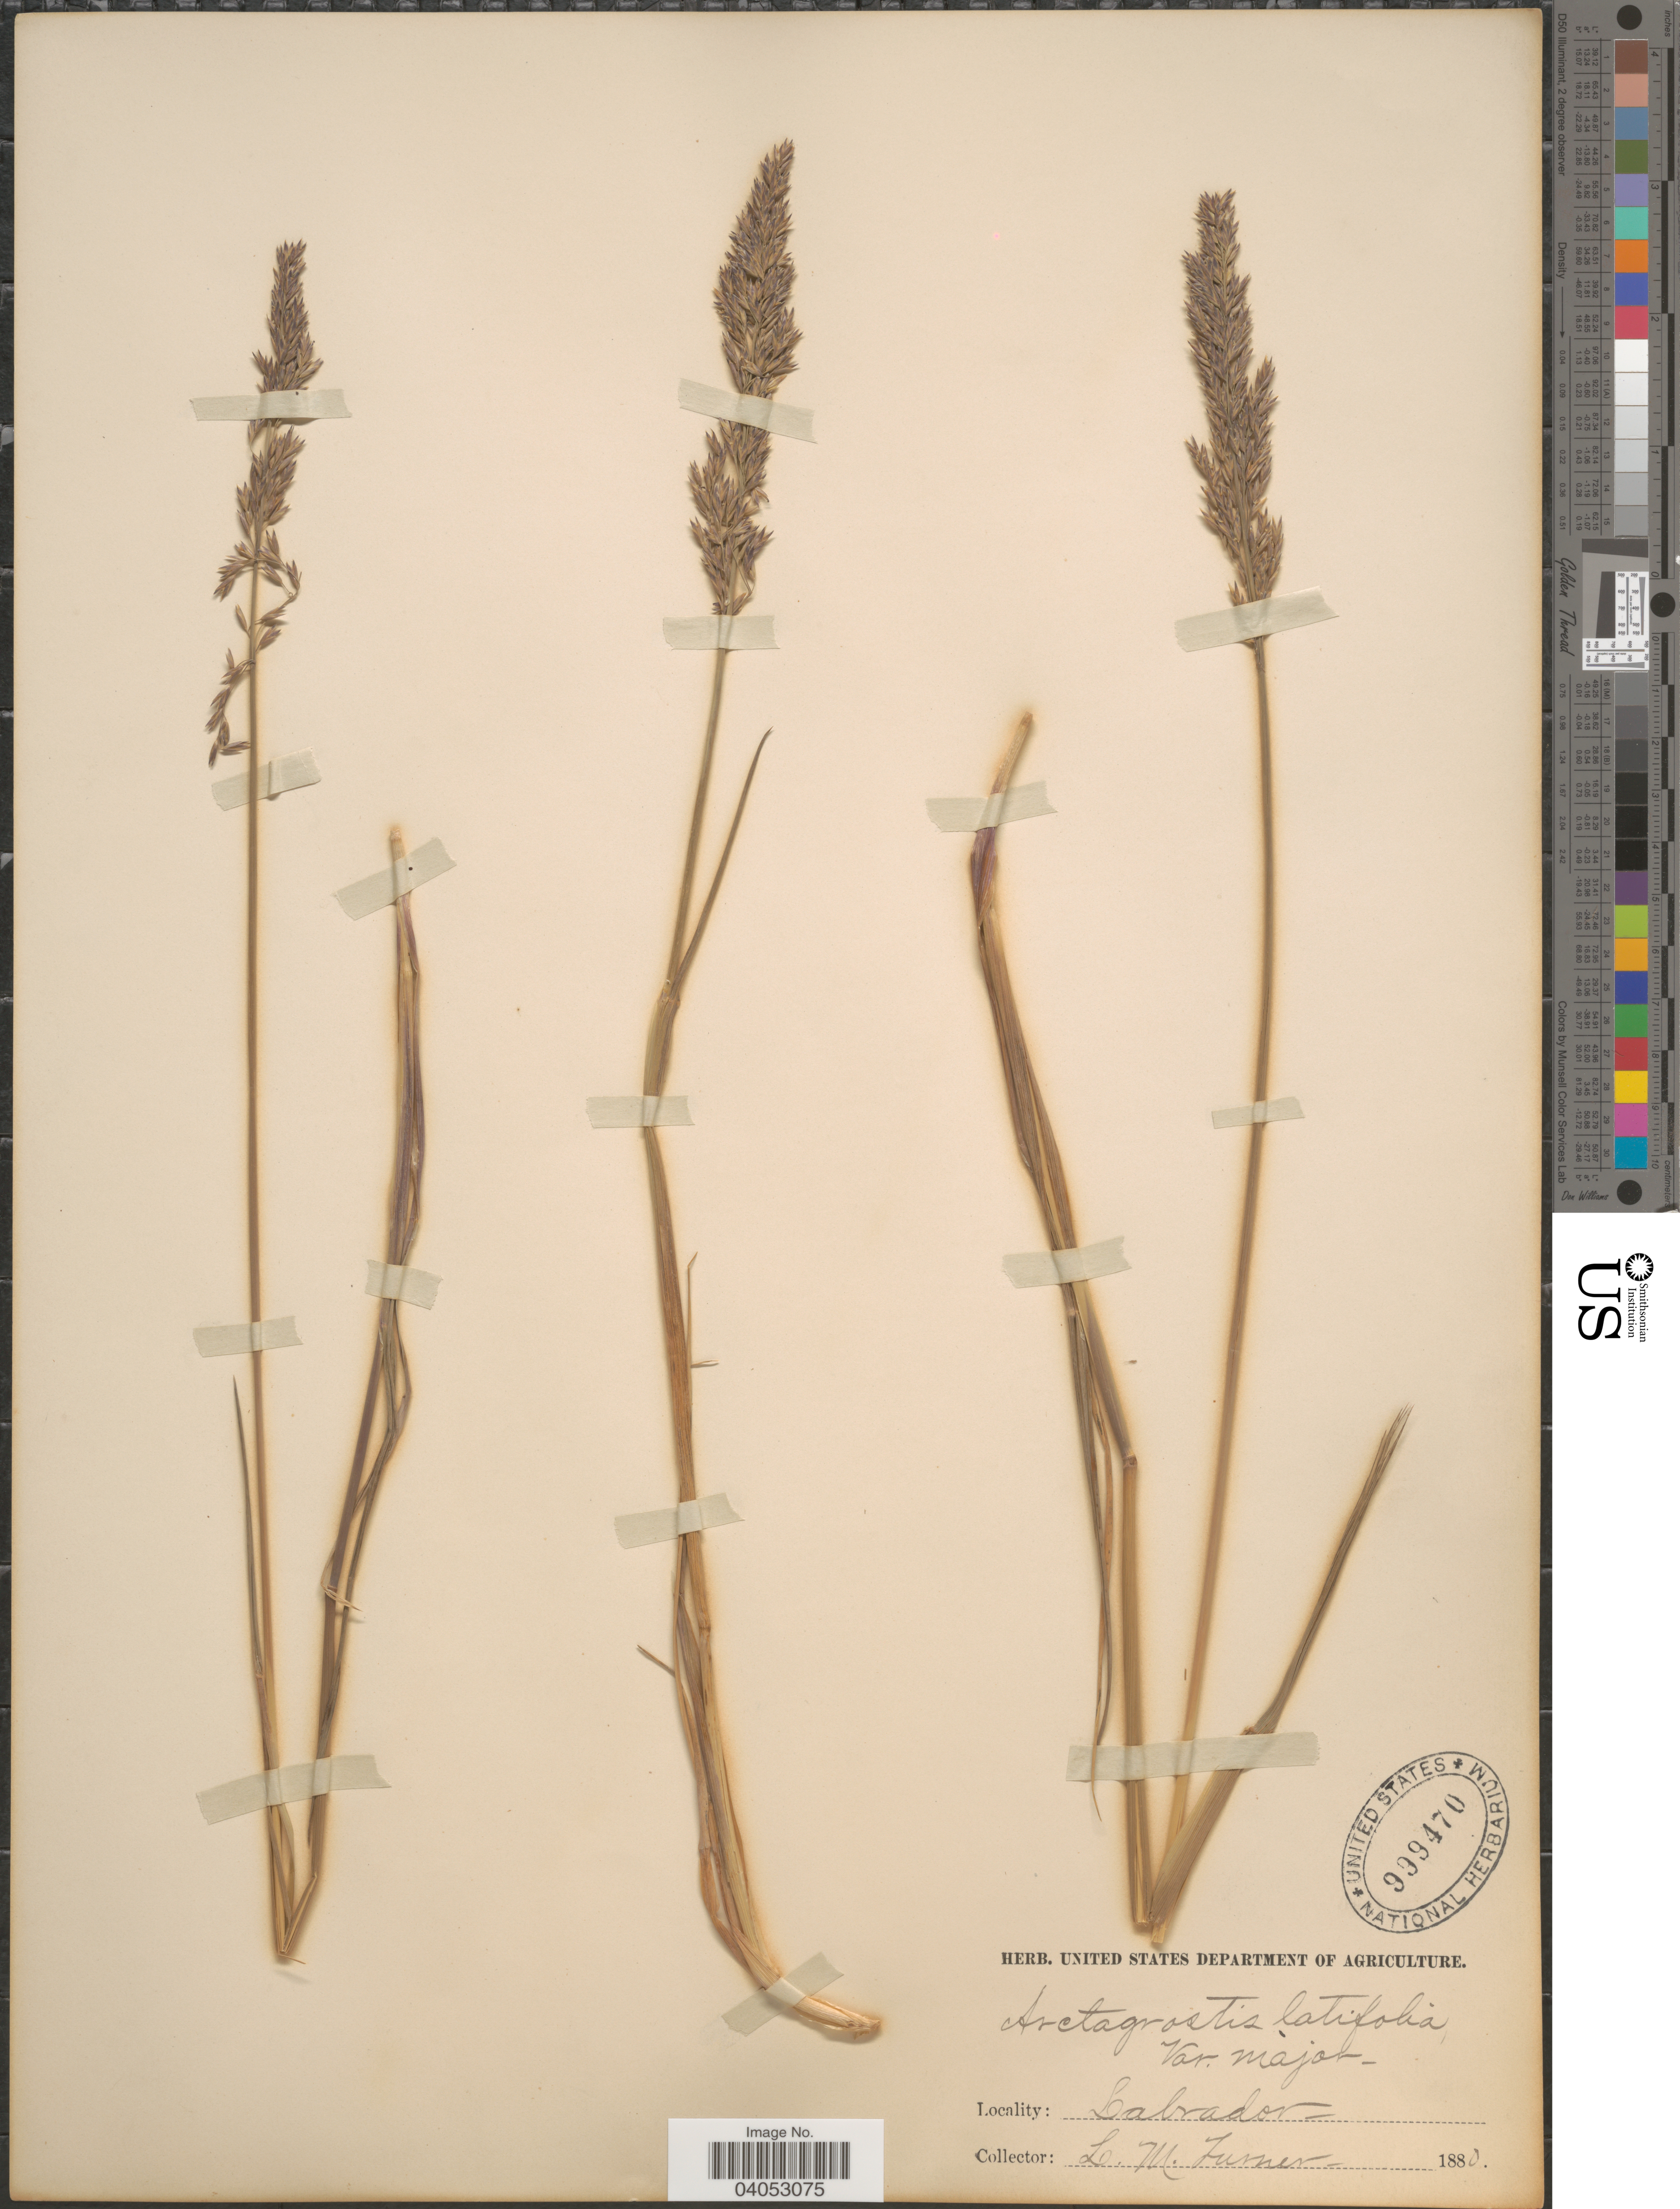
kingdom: Plantae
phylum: Tracheophyta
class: Liliopsida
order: Poales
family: Poaceae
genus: Arctagrostis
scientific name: Arctagrostis latifolia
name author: (R. Br.) Griseb.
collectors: L. M. Turner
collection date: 1880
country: Canada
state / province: Newfoundland and Labrador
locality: Labrador.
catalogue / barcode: US 999470